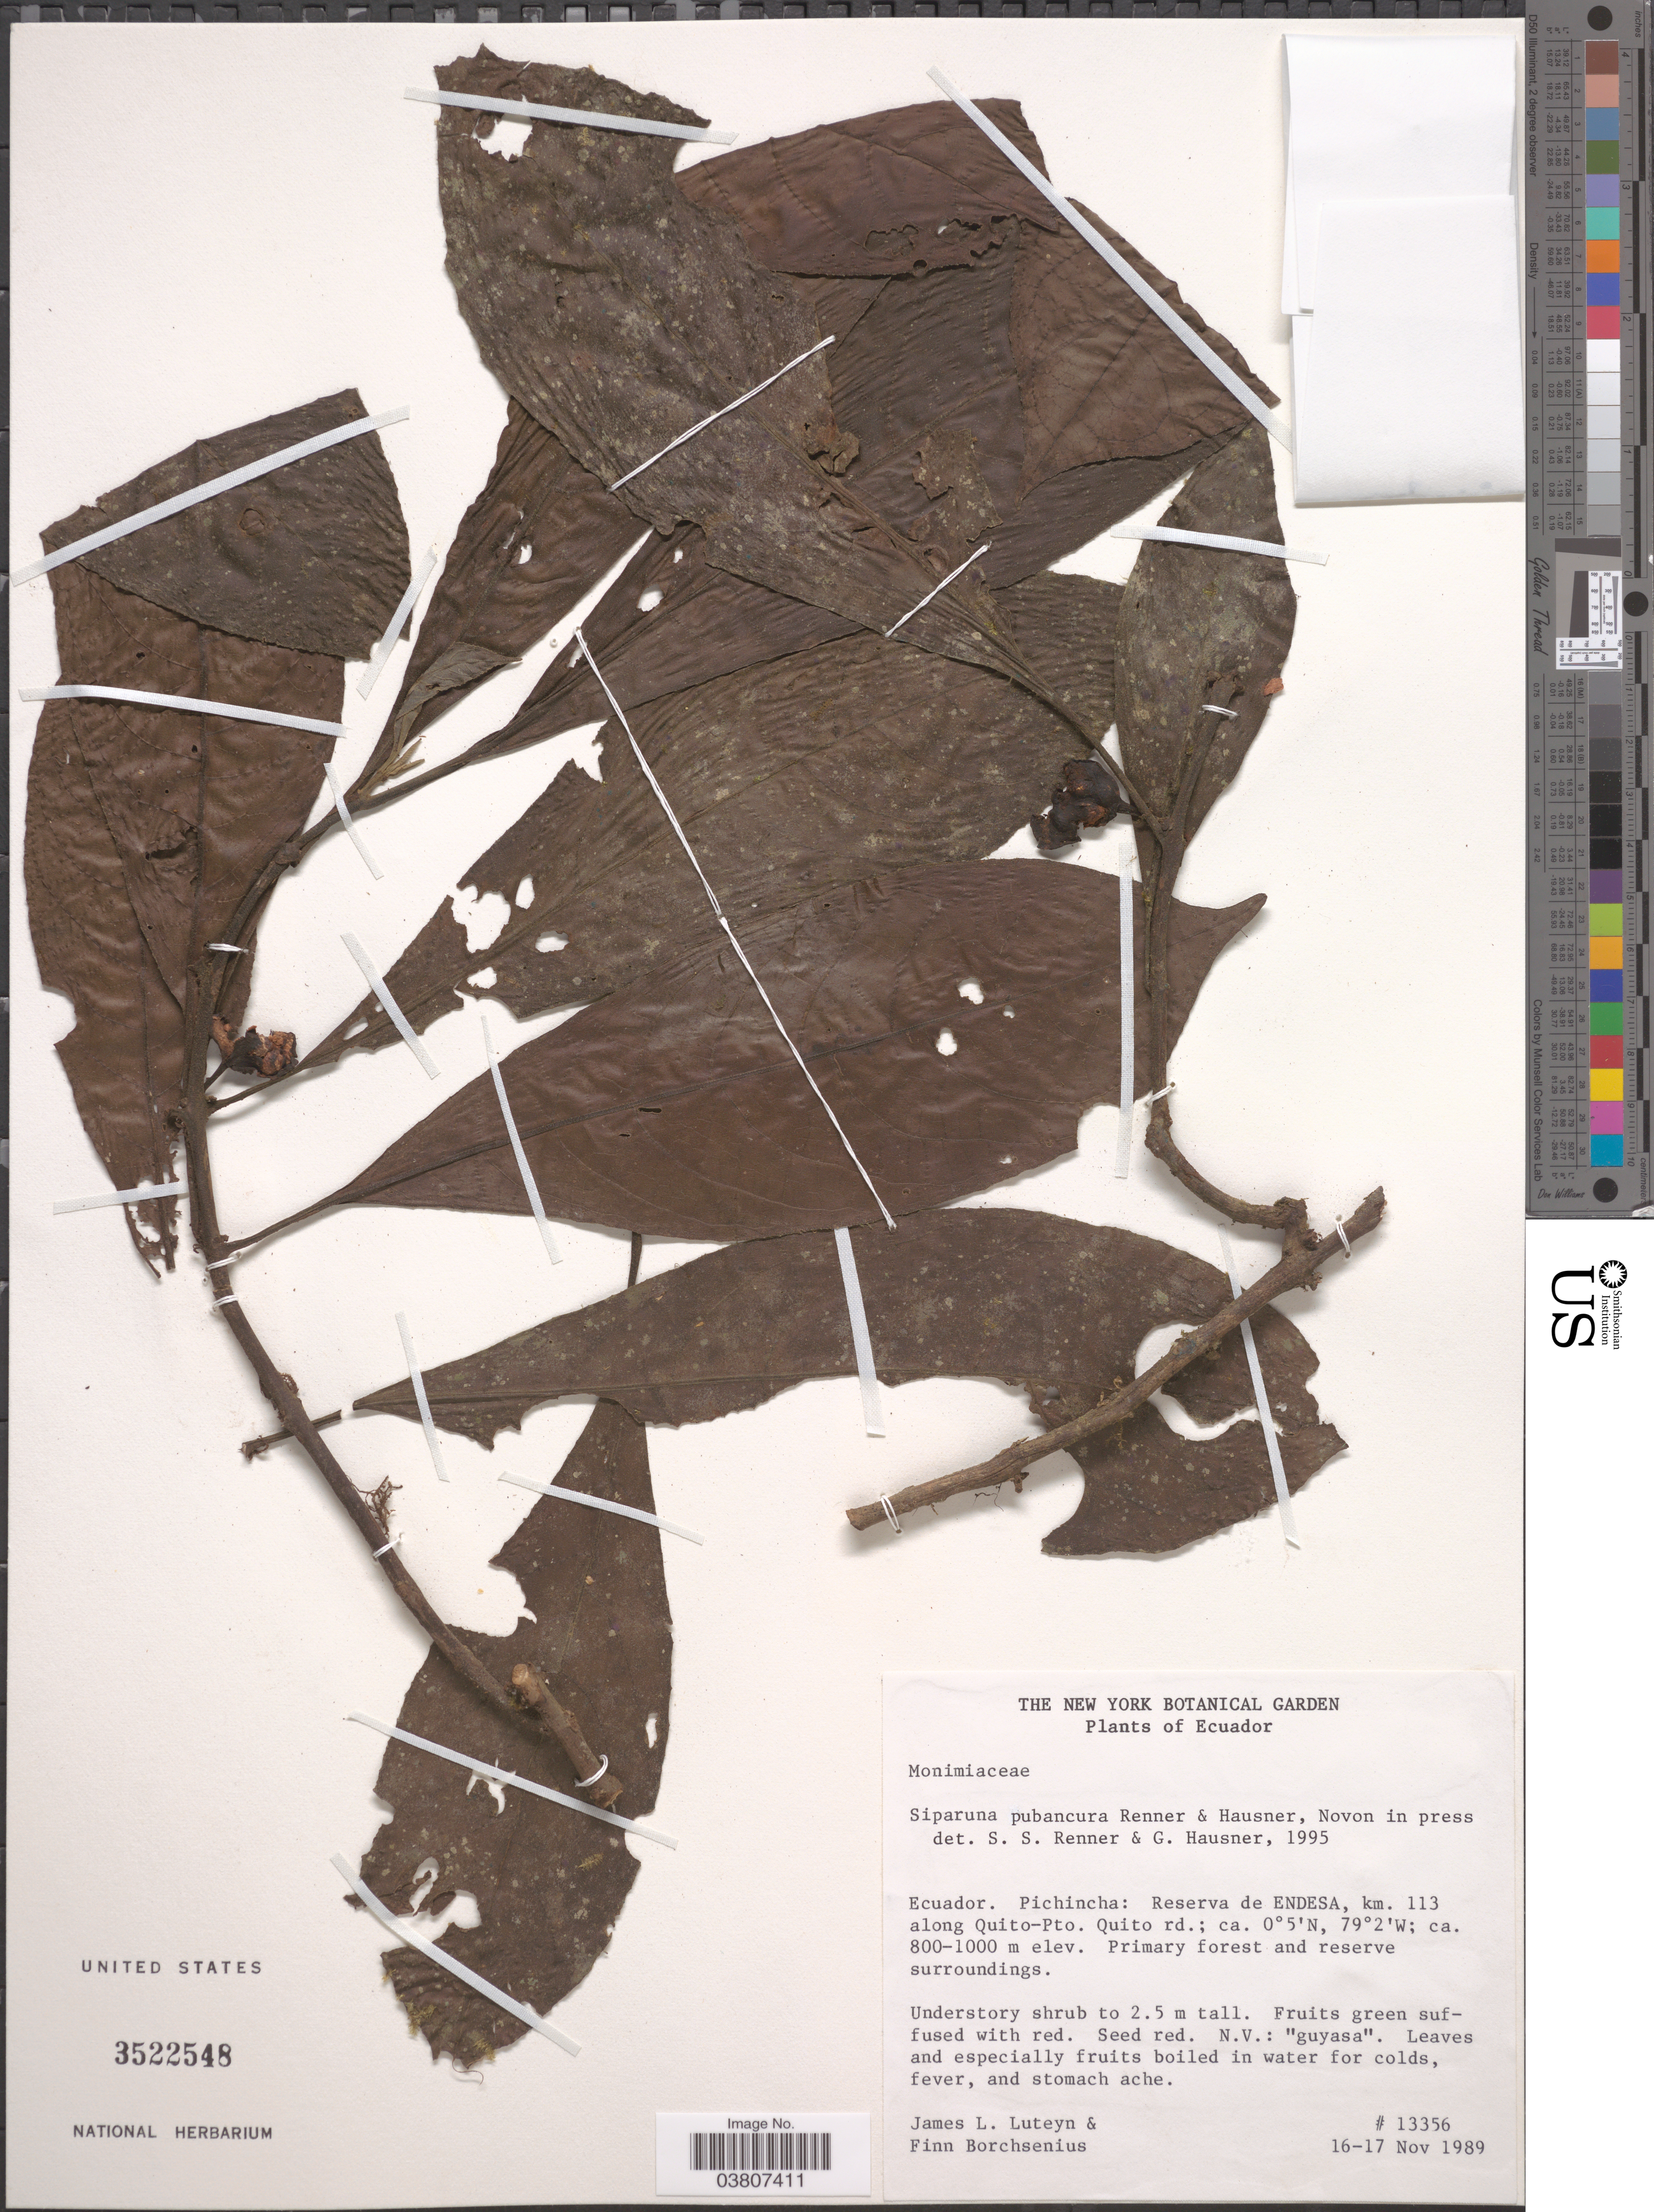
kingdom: Plantae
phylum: Tracheophyta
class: Magnoliopsida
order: Laurales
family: Siparunaceae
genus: Siparuna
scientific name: Siparuna pubancura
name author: (Hausner) S.S. Renner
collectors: J. L. Luteyn & F. Borchsenius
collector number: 13356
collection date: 1989-11-16/1989-11-17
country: Ecuador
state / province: Pichincha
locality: Reserva de Endesa, km. 113 along Quito-Pto. Quito rd.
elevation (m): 800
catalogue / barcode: US 3522548